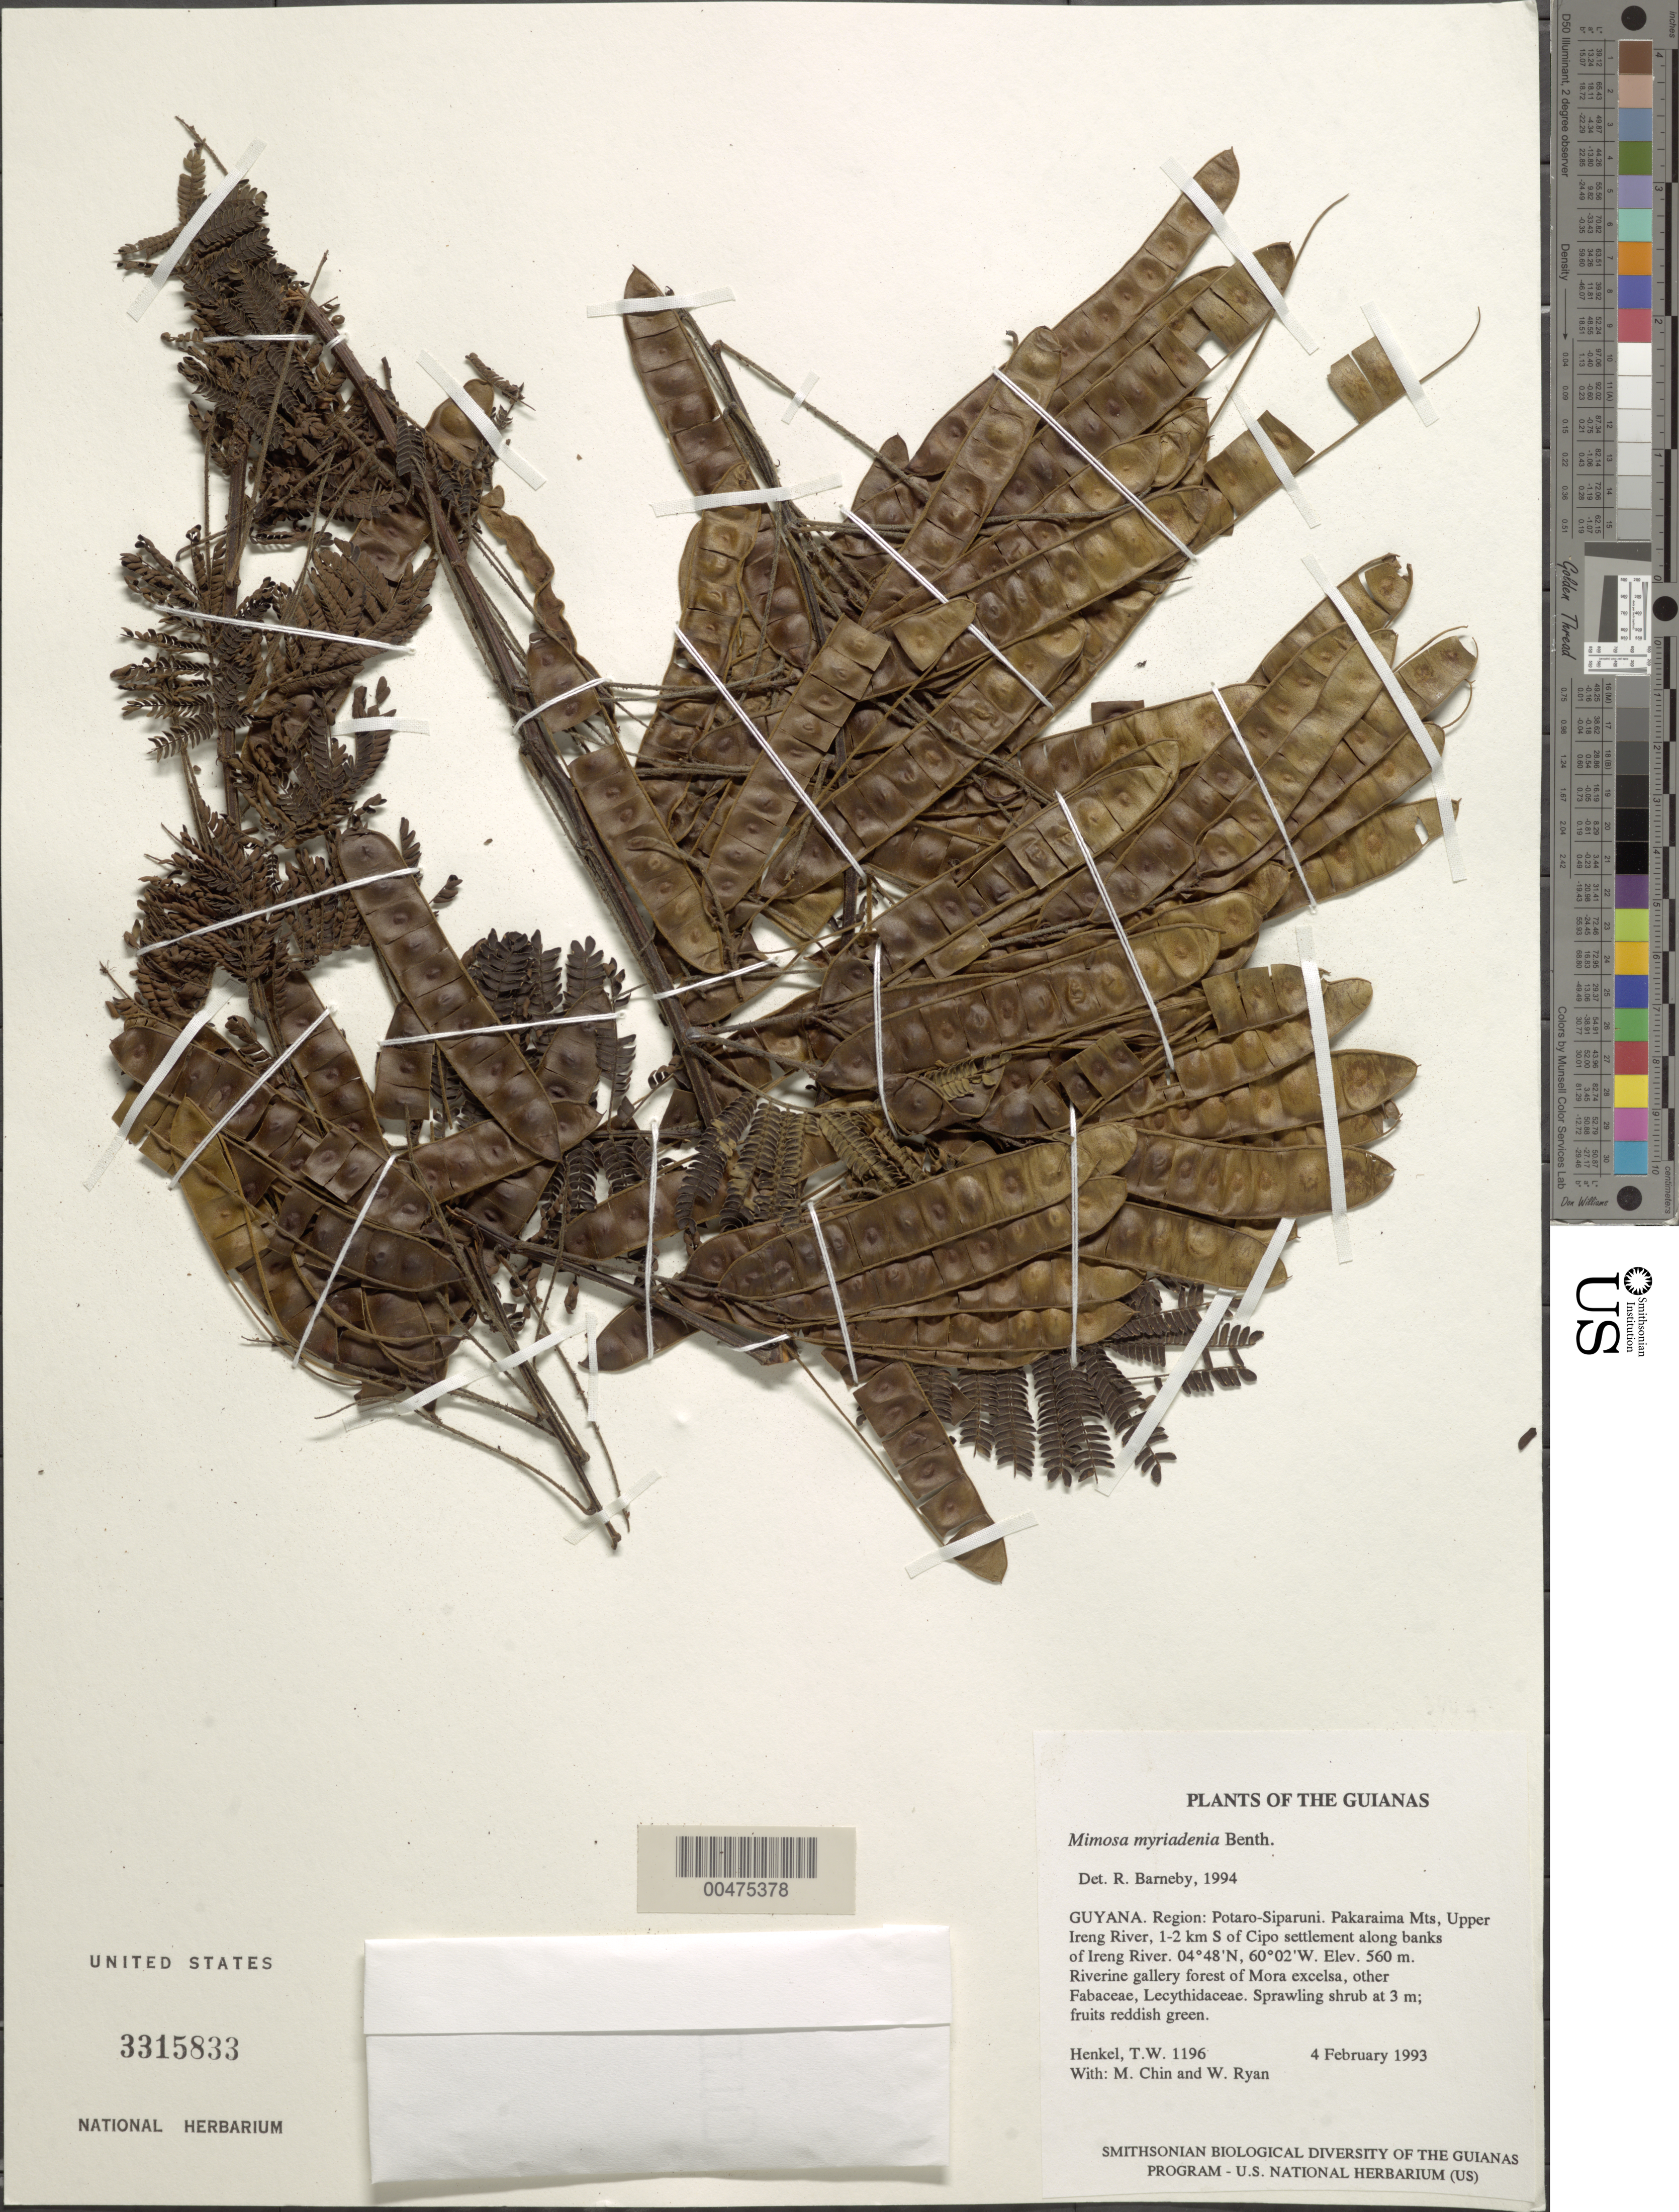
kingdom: Plantae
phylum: Tracheophyta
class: Magnoliopsida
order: Fabales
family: Fabaceae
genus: Mimosa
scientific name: Mimosa myriadenia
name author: Benth.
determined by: Barneby, Rupert C., (NY)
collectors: T. Henkel, M. Chin & W. Ryan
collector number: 1196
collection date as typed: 4 February 1993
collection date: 1993-02-04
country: Guyana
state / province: Potaro-Siparuni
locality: Pakaraima Mts, Upper Ireng River, 1-2 km S of Cipo settlement along banks of Ireng River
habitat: Riverine gallery forest of Mora excelsa, other Fabaceae, Lecythidaceae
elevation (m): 560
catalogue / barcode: US 3315833